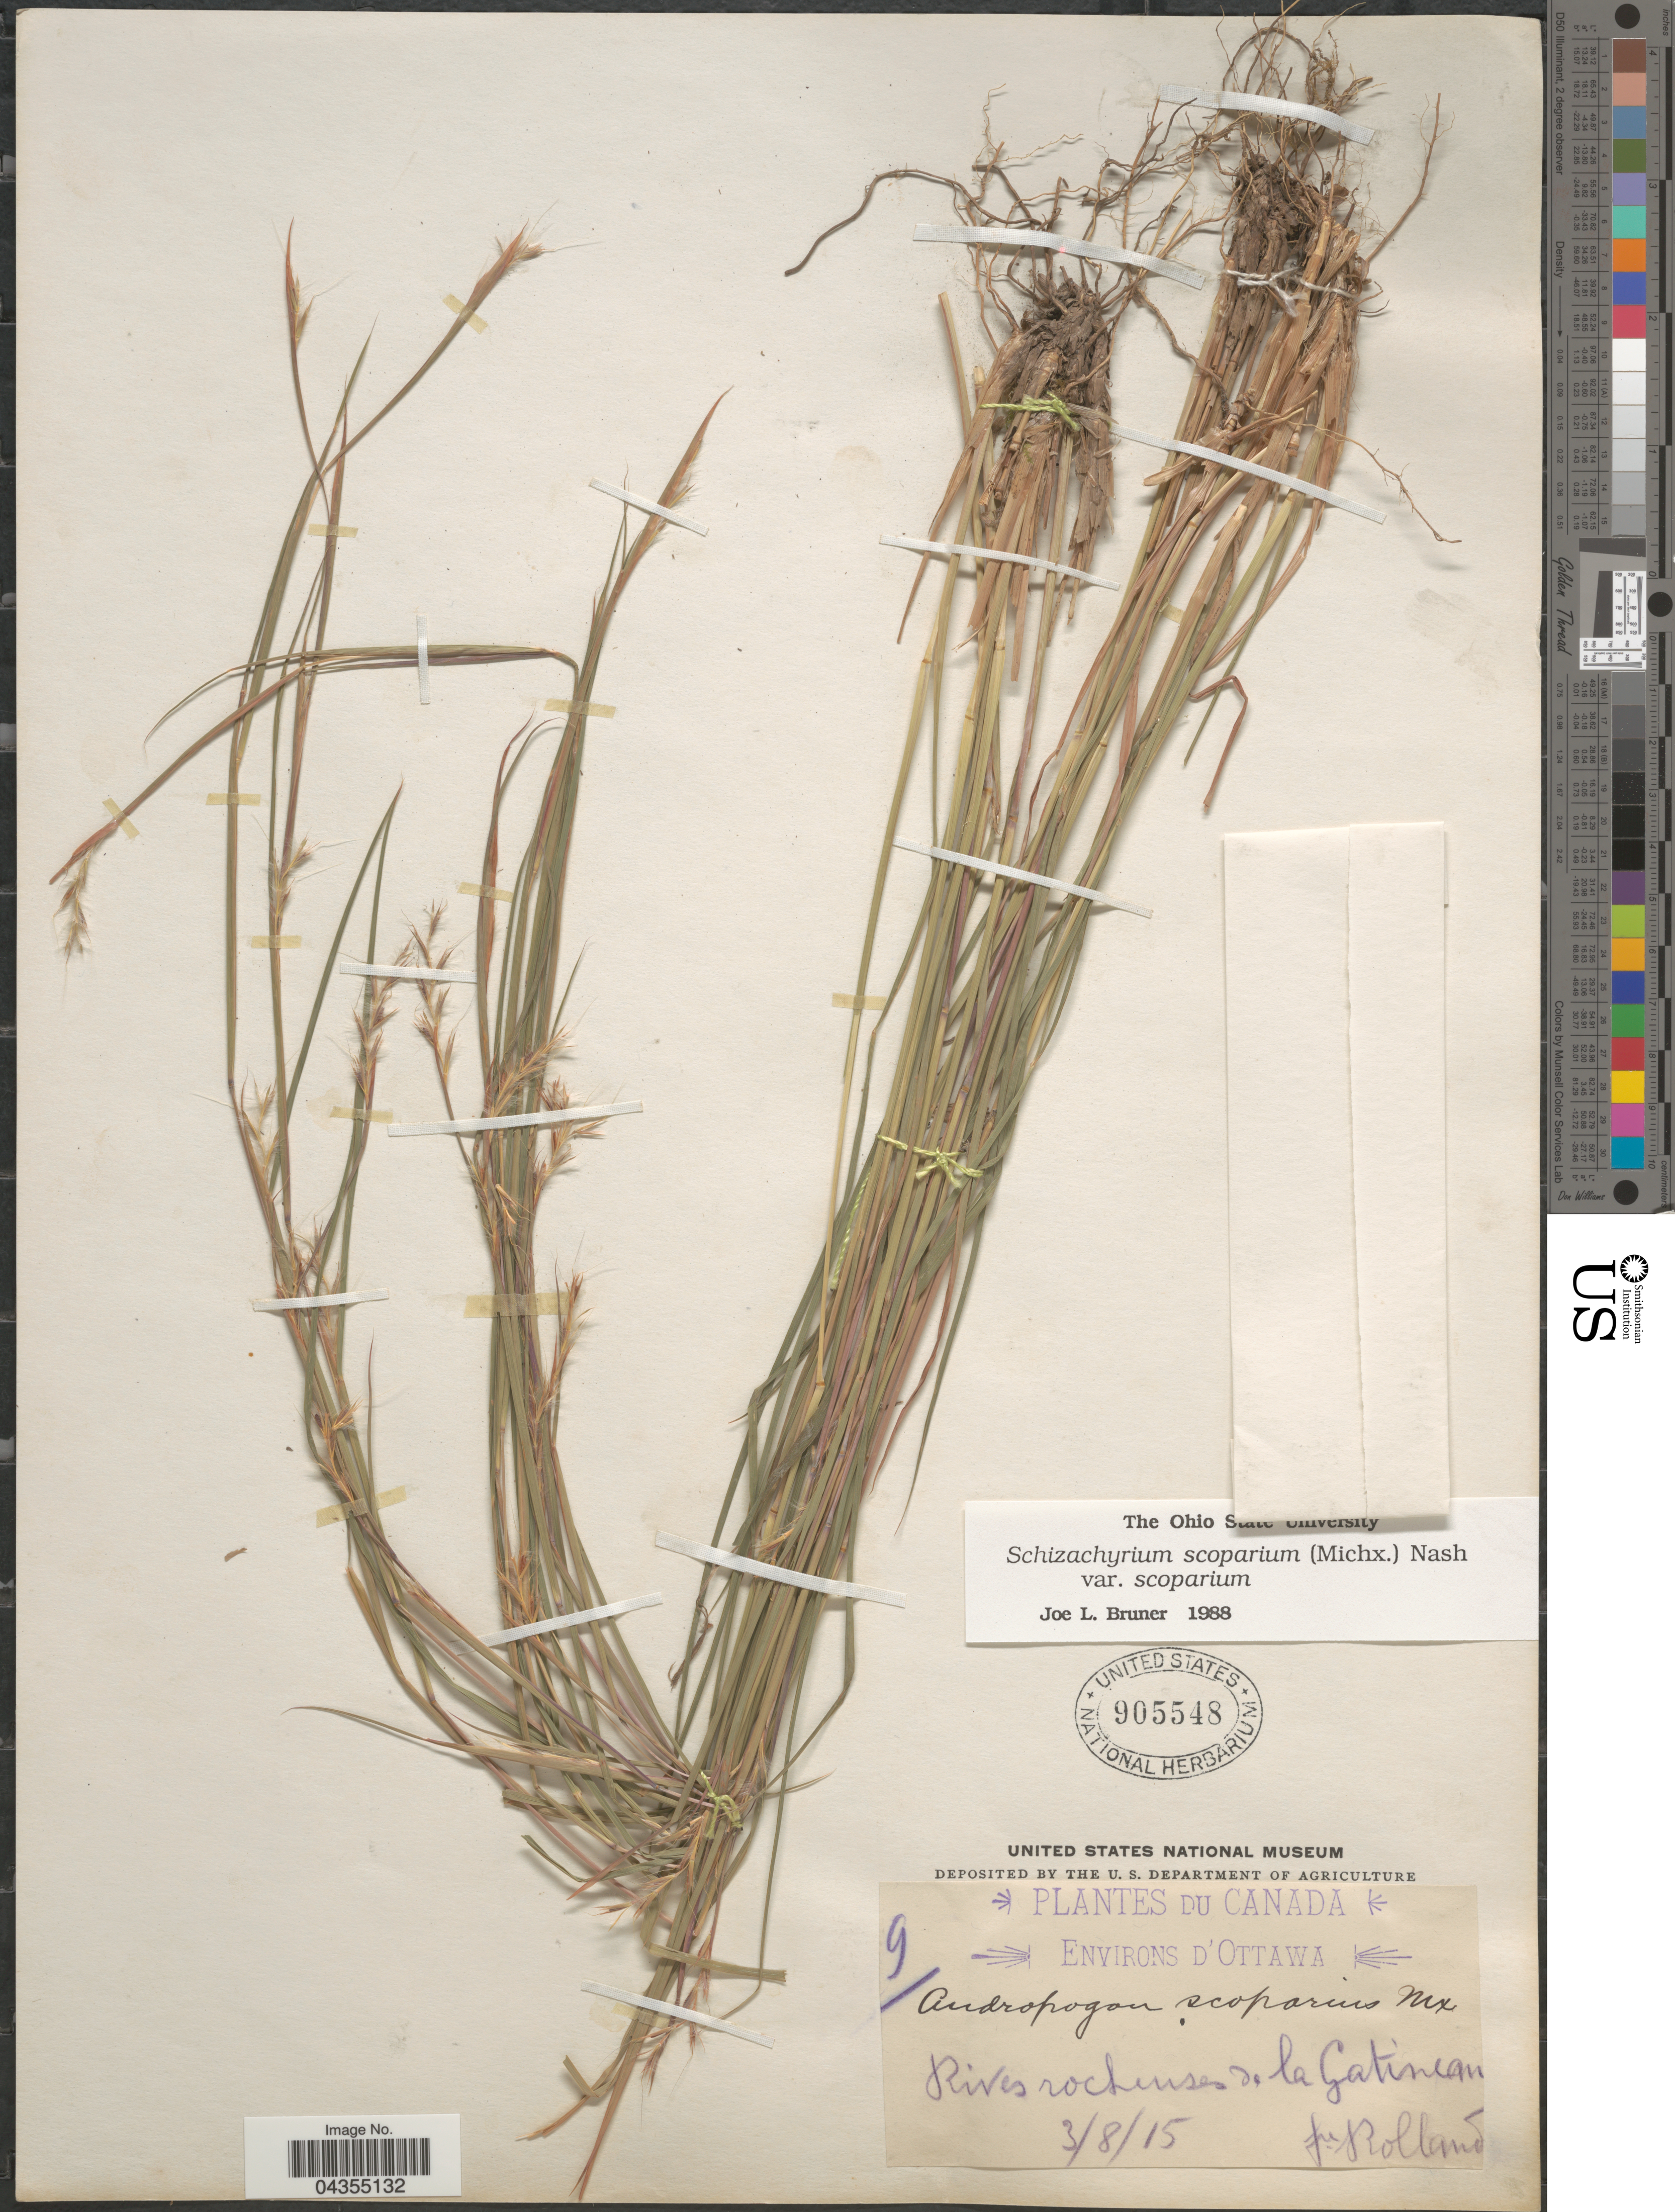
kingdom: Plantae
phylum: Tracheophyta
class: Liliopsida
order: Poales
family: Poaceae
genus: Schizachyrium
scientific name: Schizachyrium scoparium var. scoparium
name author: (Michx.) Nash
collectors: B. Rolland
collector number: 9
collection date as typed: Transcribed d/m/y: 3/8/15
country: Canada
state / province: Quebec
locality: Environs d'Ottawa. Rives rocheuses de la Gatineau.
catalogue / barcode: US 905548